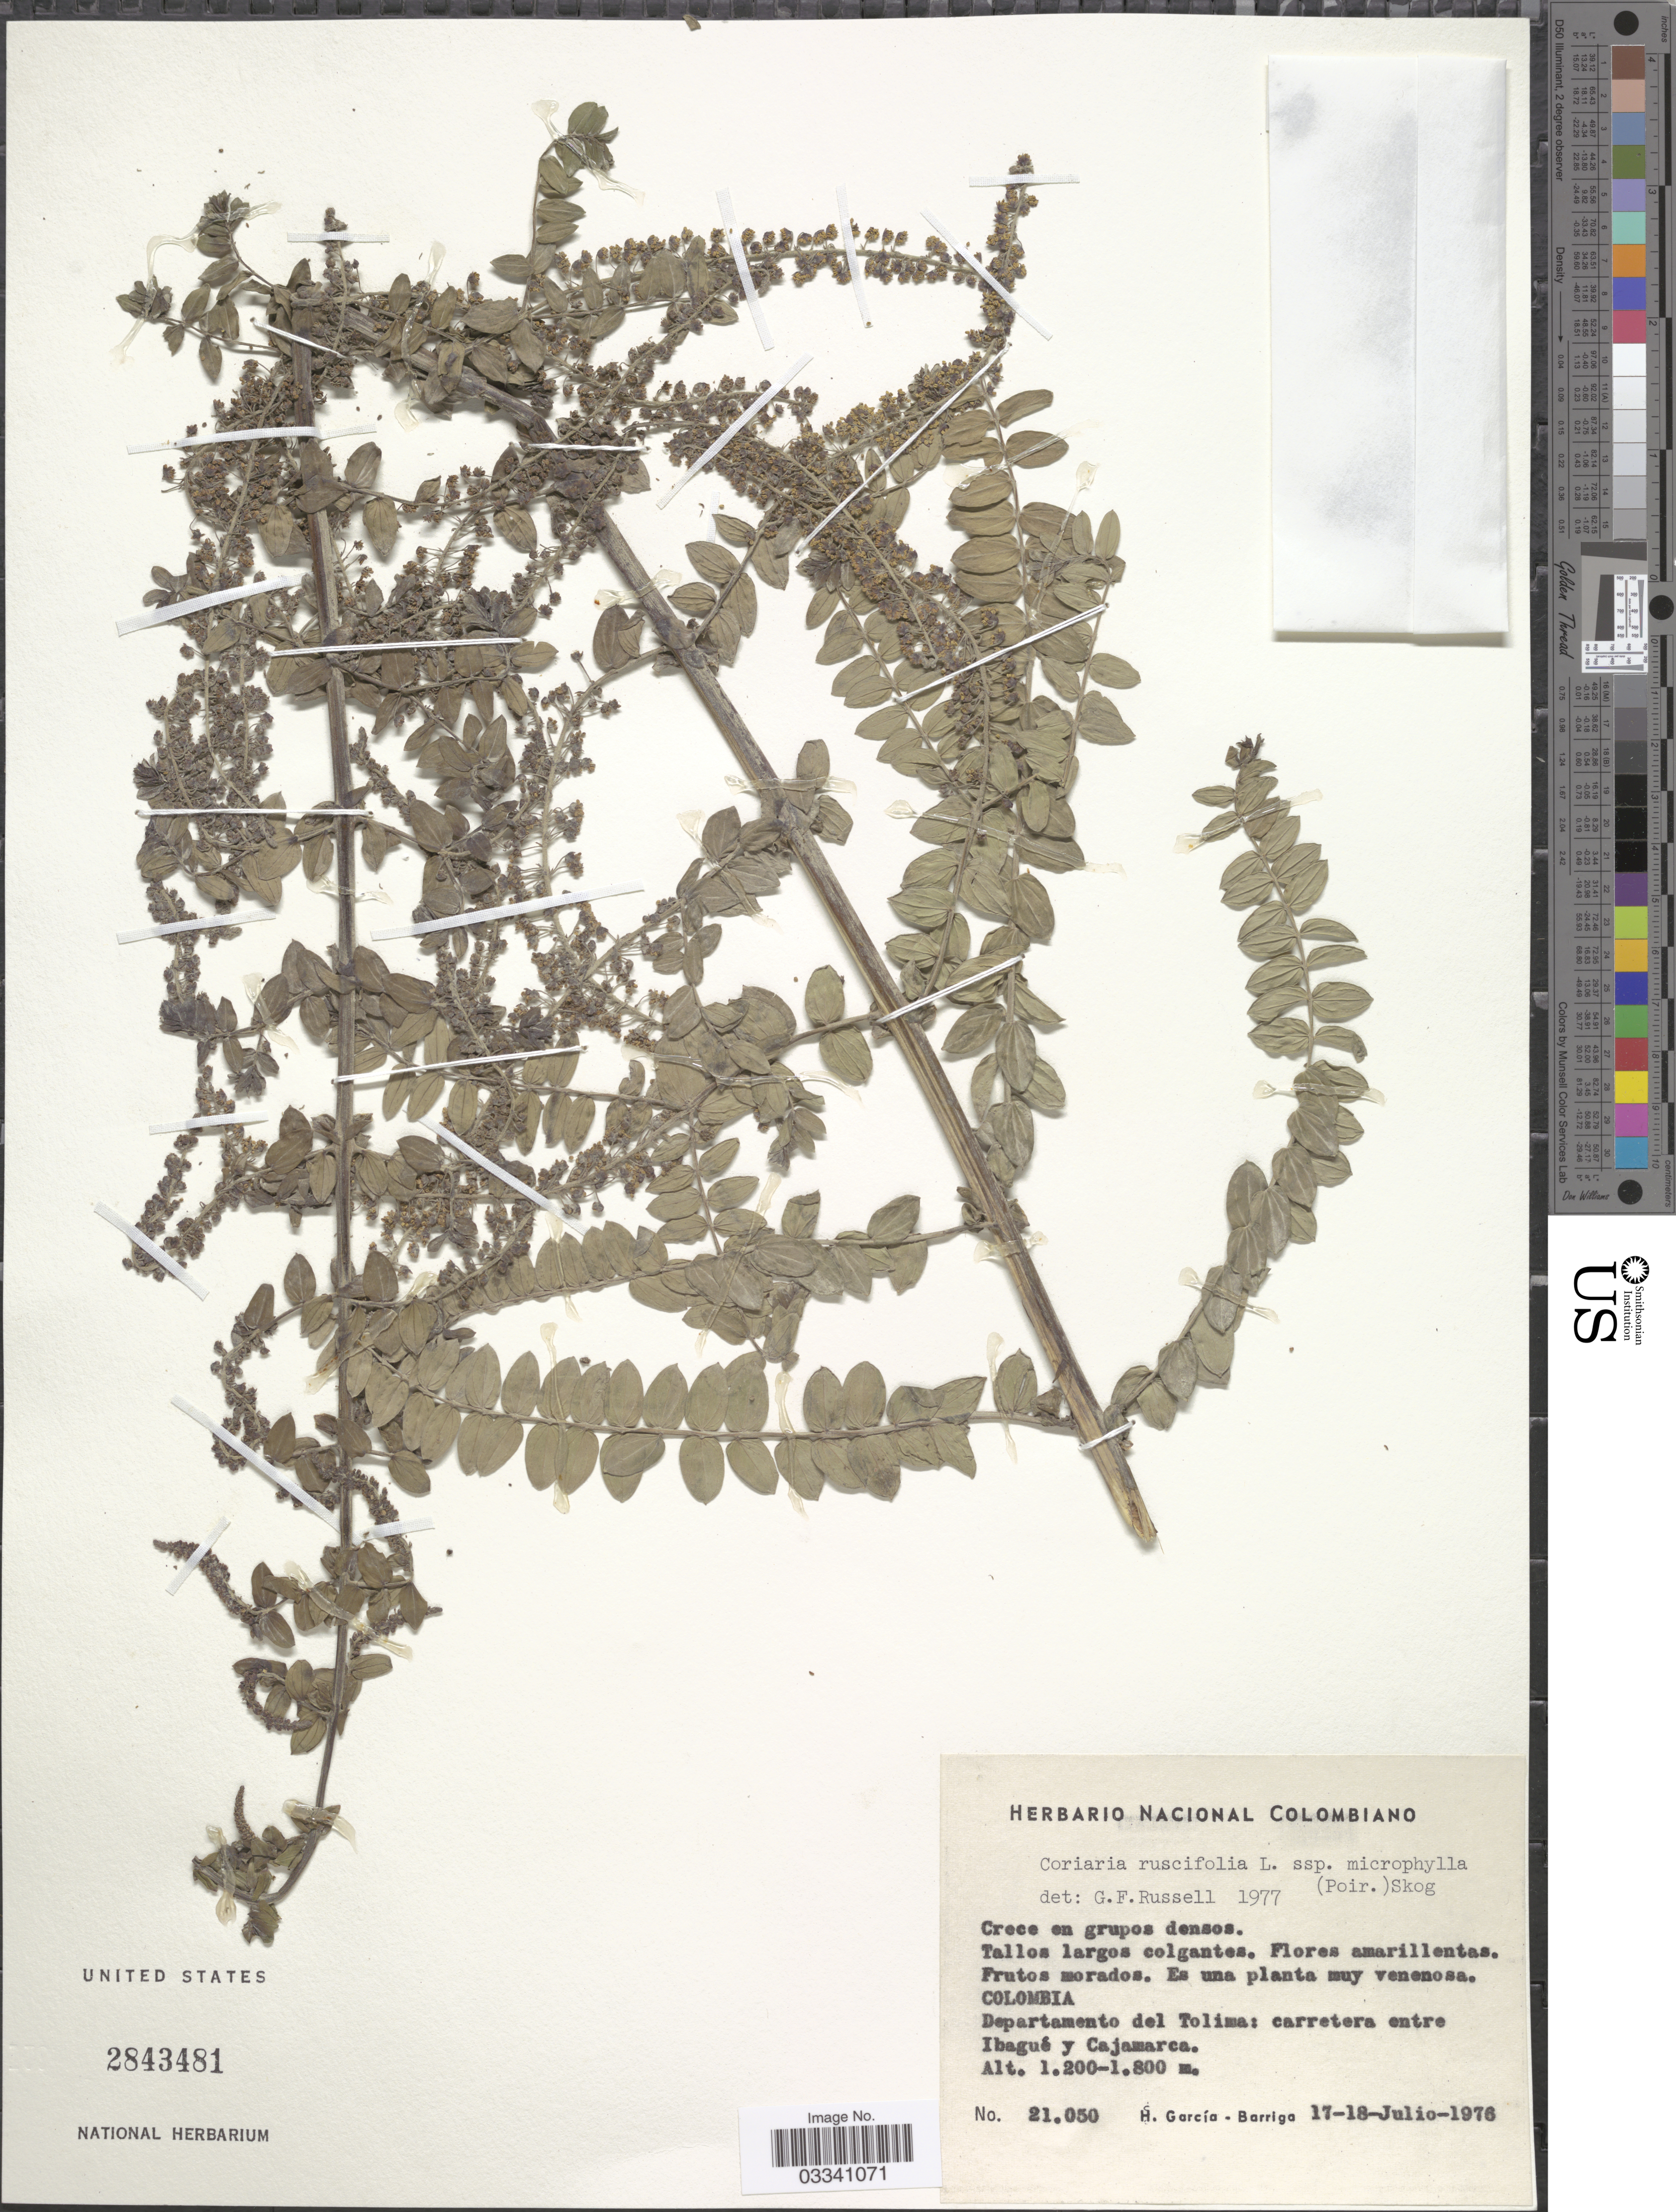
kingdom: Plantae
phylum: Tracheophyta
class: Magnoliopsida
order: Cucurbitales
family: Coriariaceae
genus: Coriaria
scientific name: Coriaria ruscifolia subsp. microphylla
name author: (Poir.) L.E. Skog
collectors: H. García Barriga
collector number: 21050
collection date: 1976-07-17/1976-07-18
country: Colombia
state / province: Tolima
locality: Departamento de Tolima: carretera entre Ibagué y Cajamarca.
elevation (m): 1200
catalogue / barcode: US 2843481